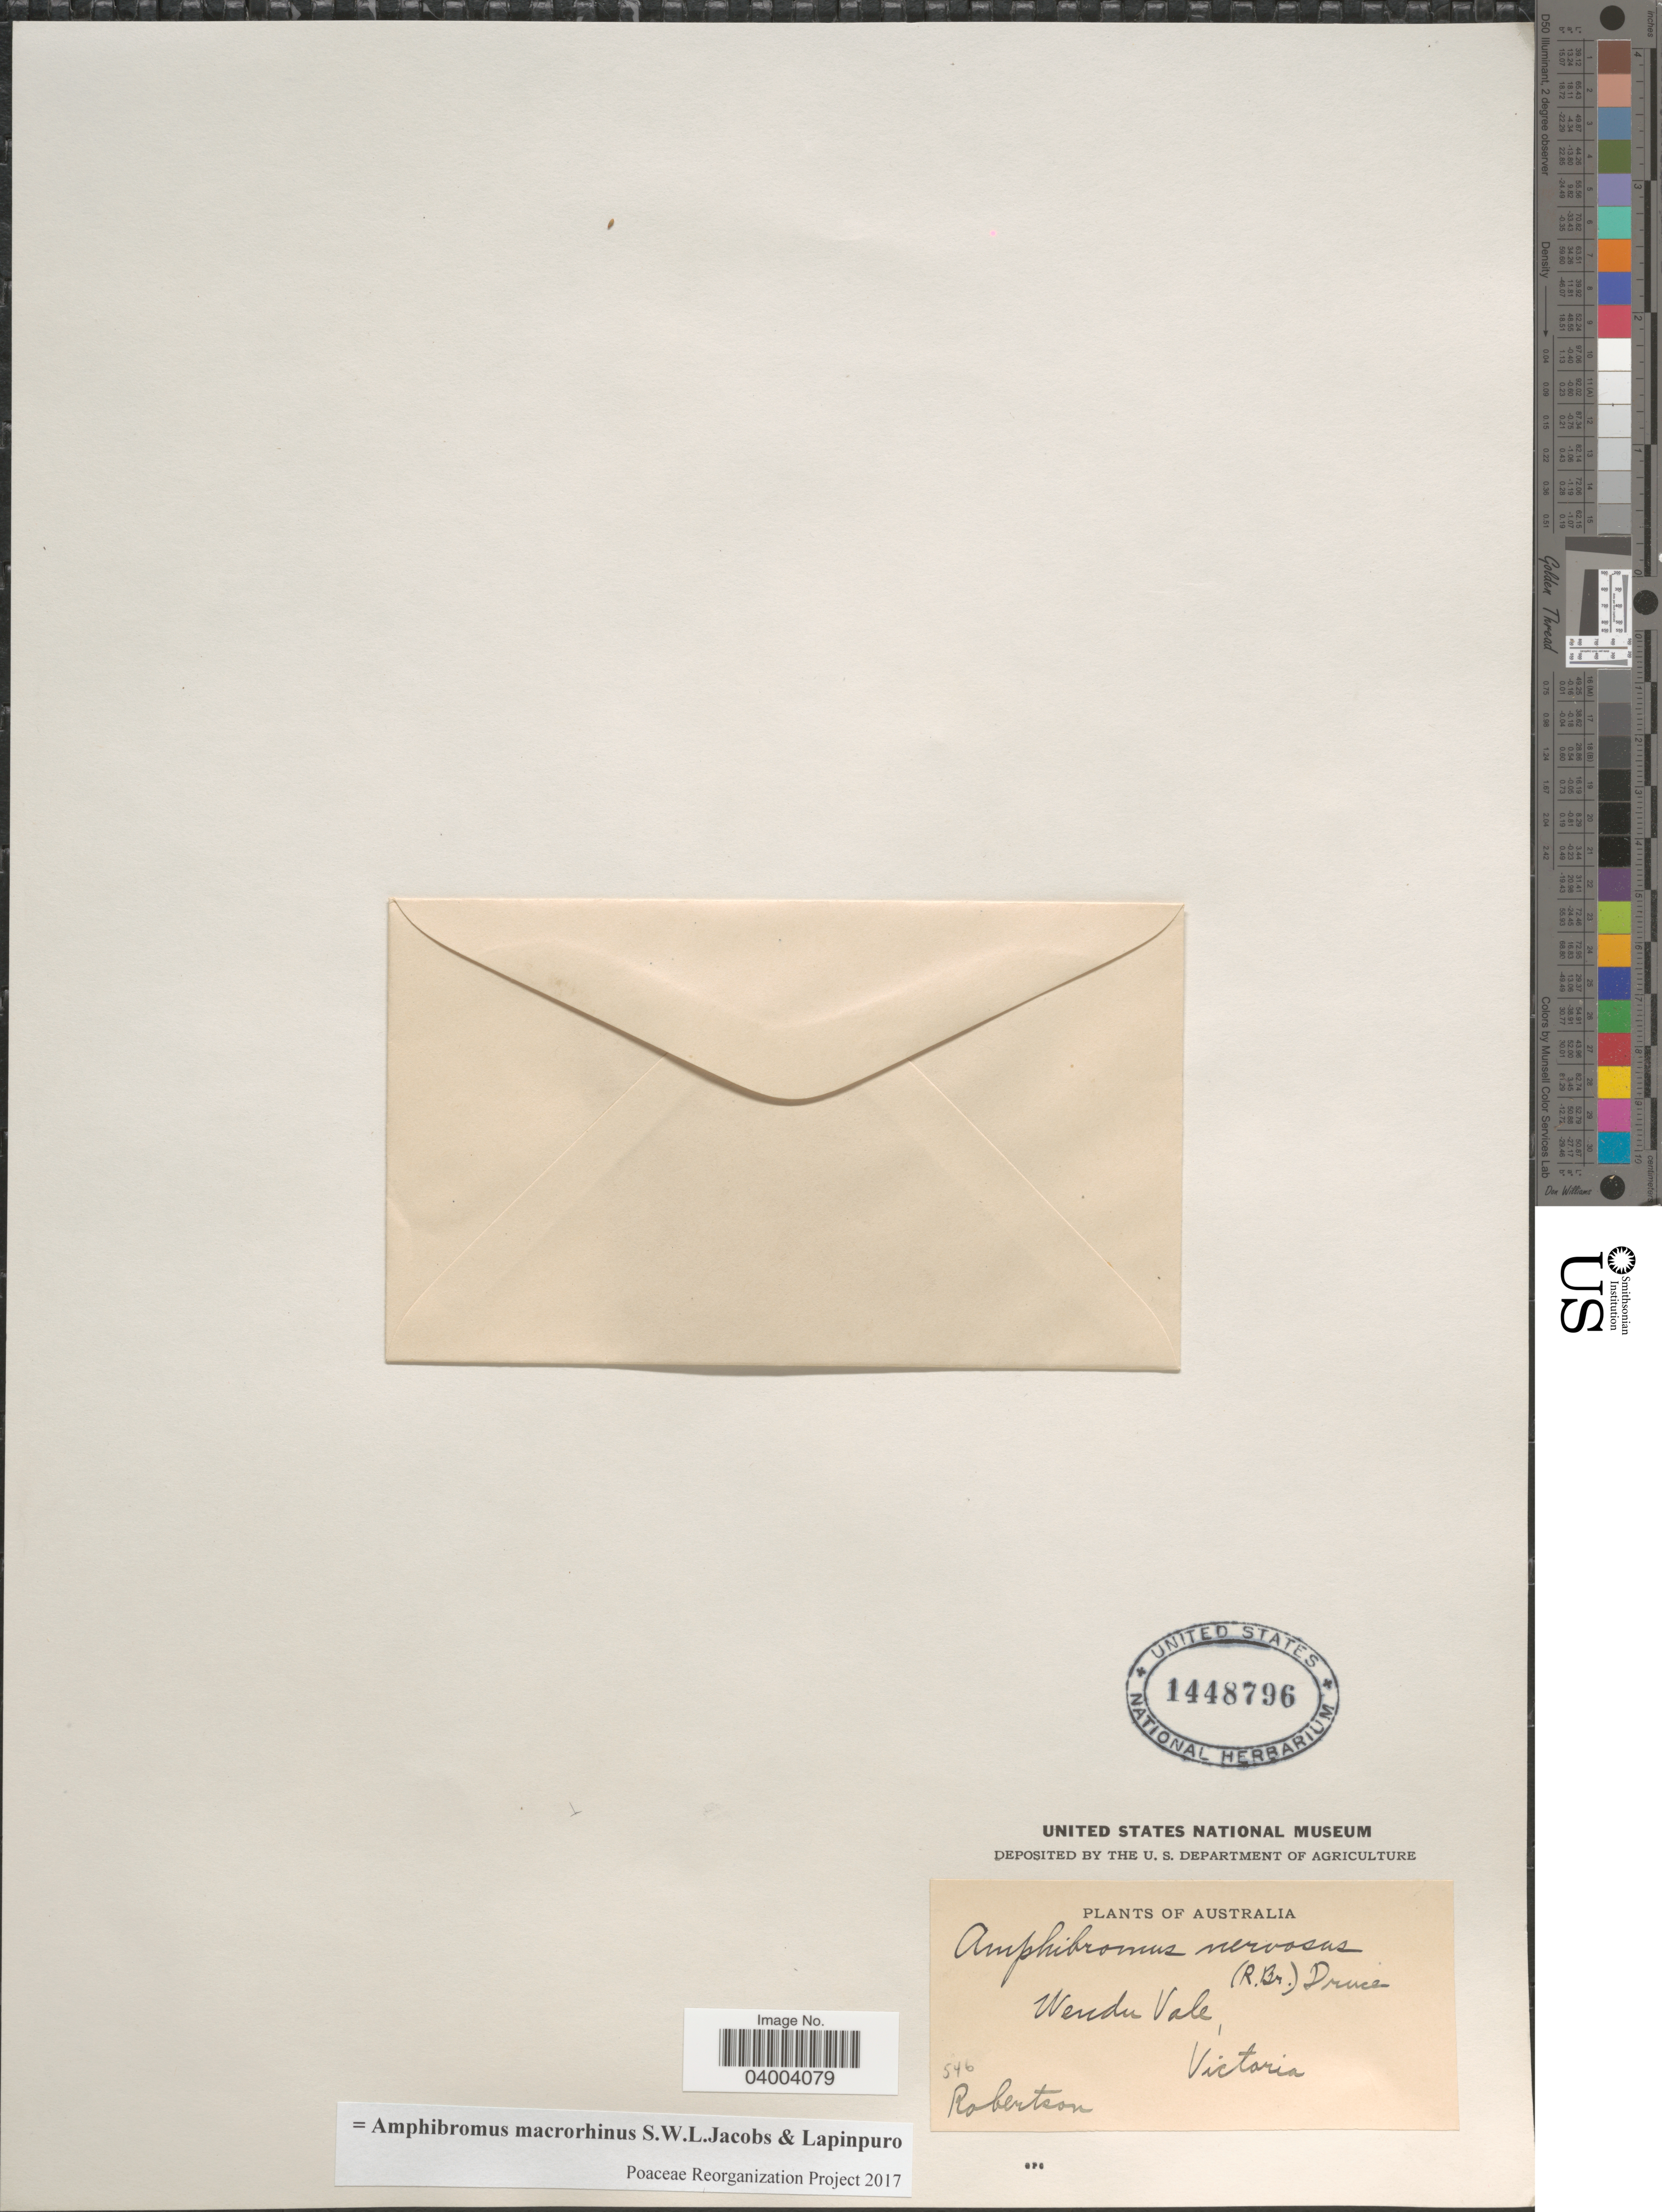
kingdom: Plantae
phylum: Tracheophyta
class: Liliopsida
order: Poales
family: Poaceae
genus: Amphibromus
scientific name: Amphibromus macrorhinus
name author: S.W.L. Jacobs & Lapinpuro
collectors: -. Robertson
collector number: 546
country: Australia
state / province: Victoria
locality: Wendu Vale, Victoria.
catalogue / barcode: US 1448796